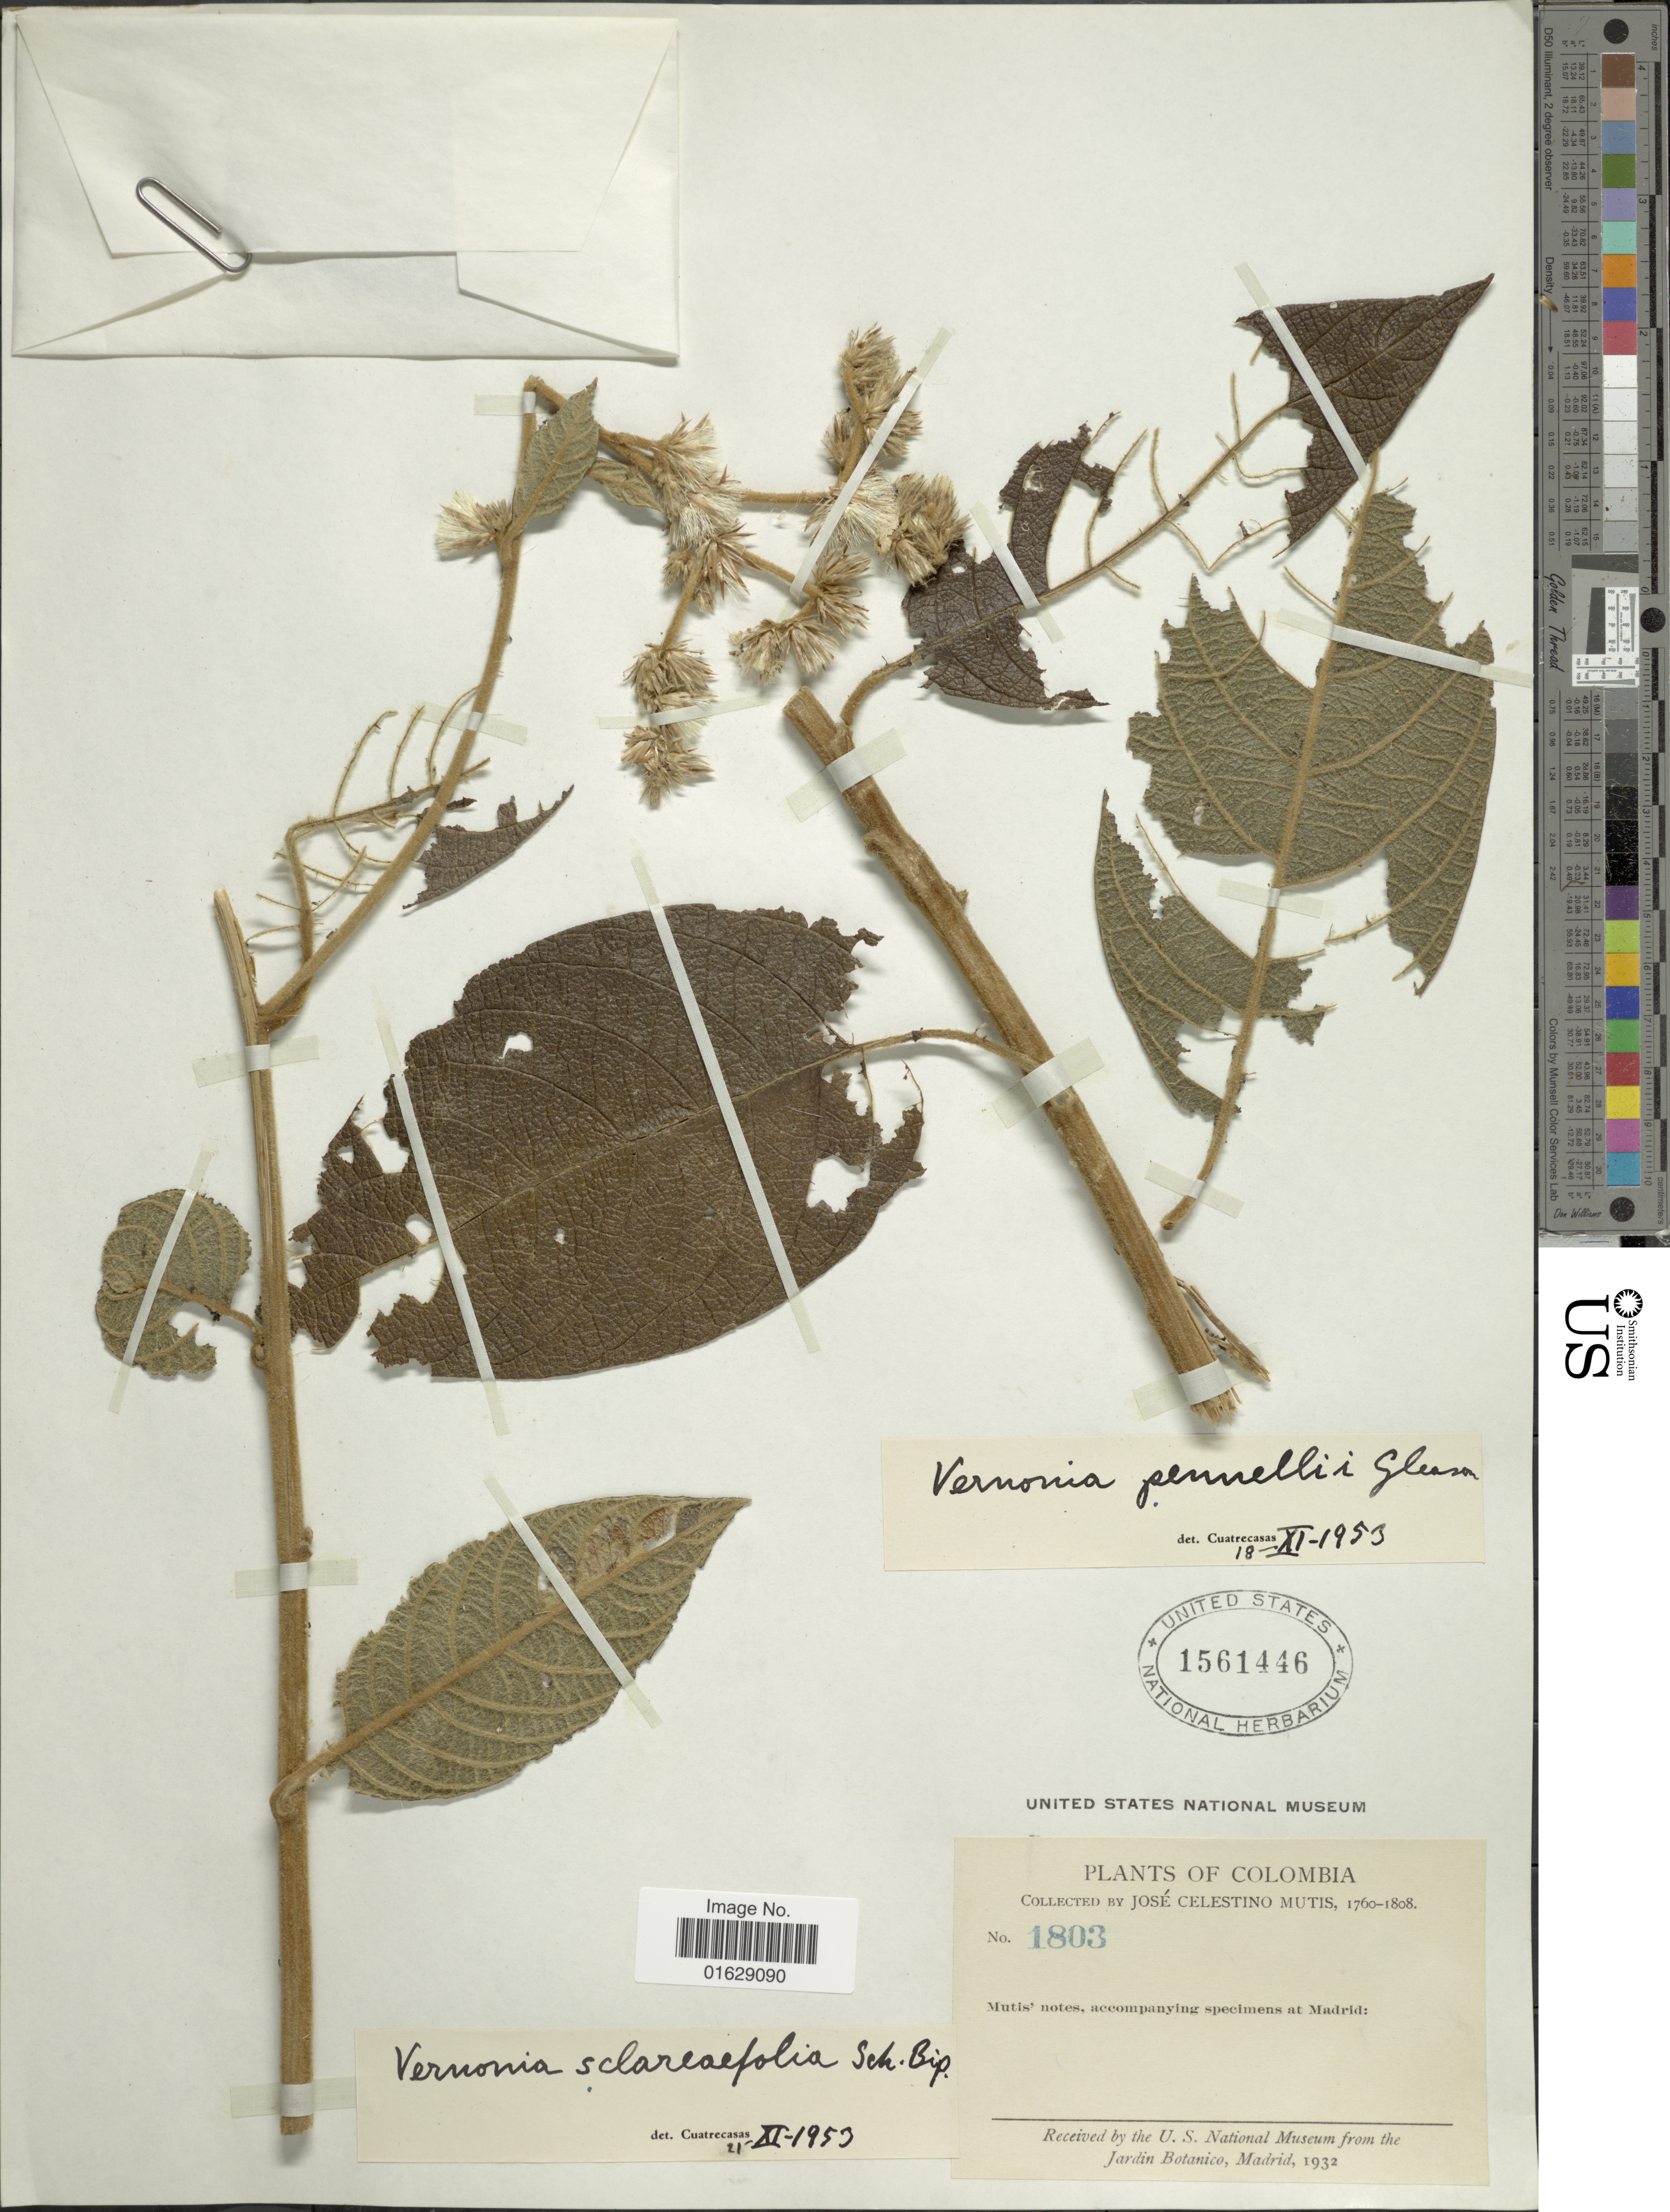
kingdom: Plantae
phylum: Tracheophyta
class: Magnoliopsida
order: Asterales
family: Asteraceae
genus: Lepidaploa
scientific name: Lepidaploa sclareaefolia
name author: (Sch. Bip.) H. Rob.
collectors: J. C. B. Mutis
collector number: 1803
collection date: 1760/1808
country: Colombia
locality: Mutis' notes, accompanying specimens at Madrid.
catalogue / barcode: US 1561446